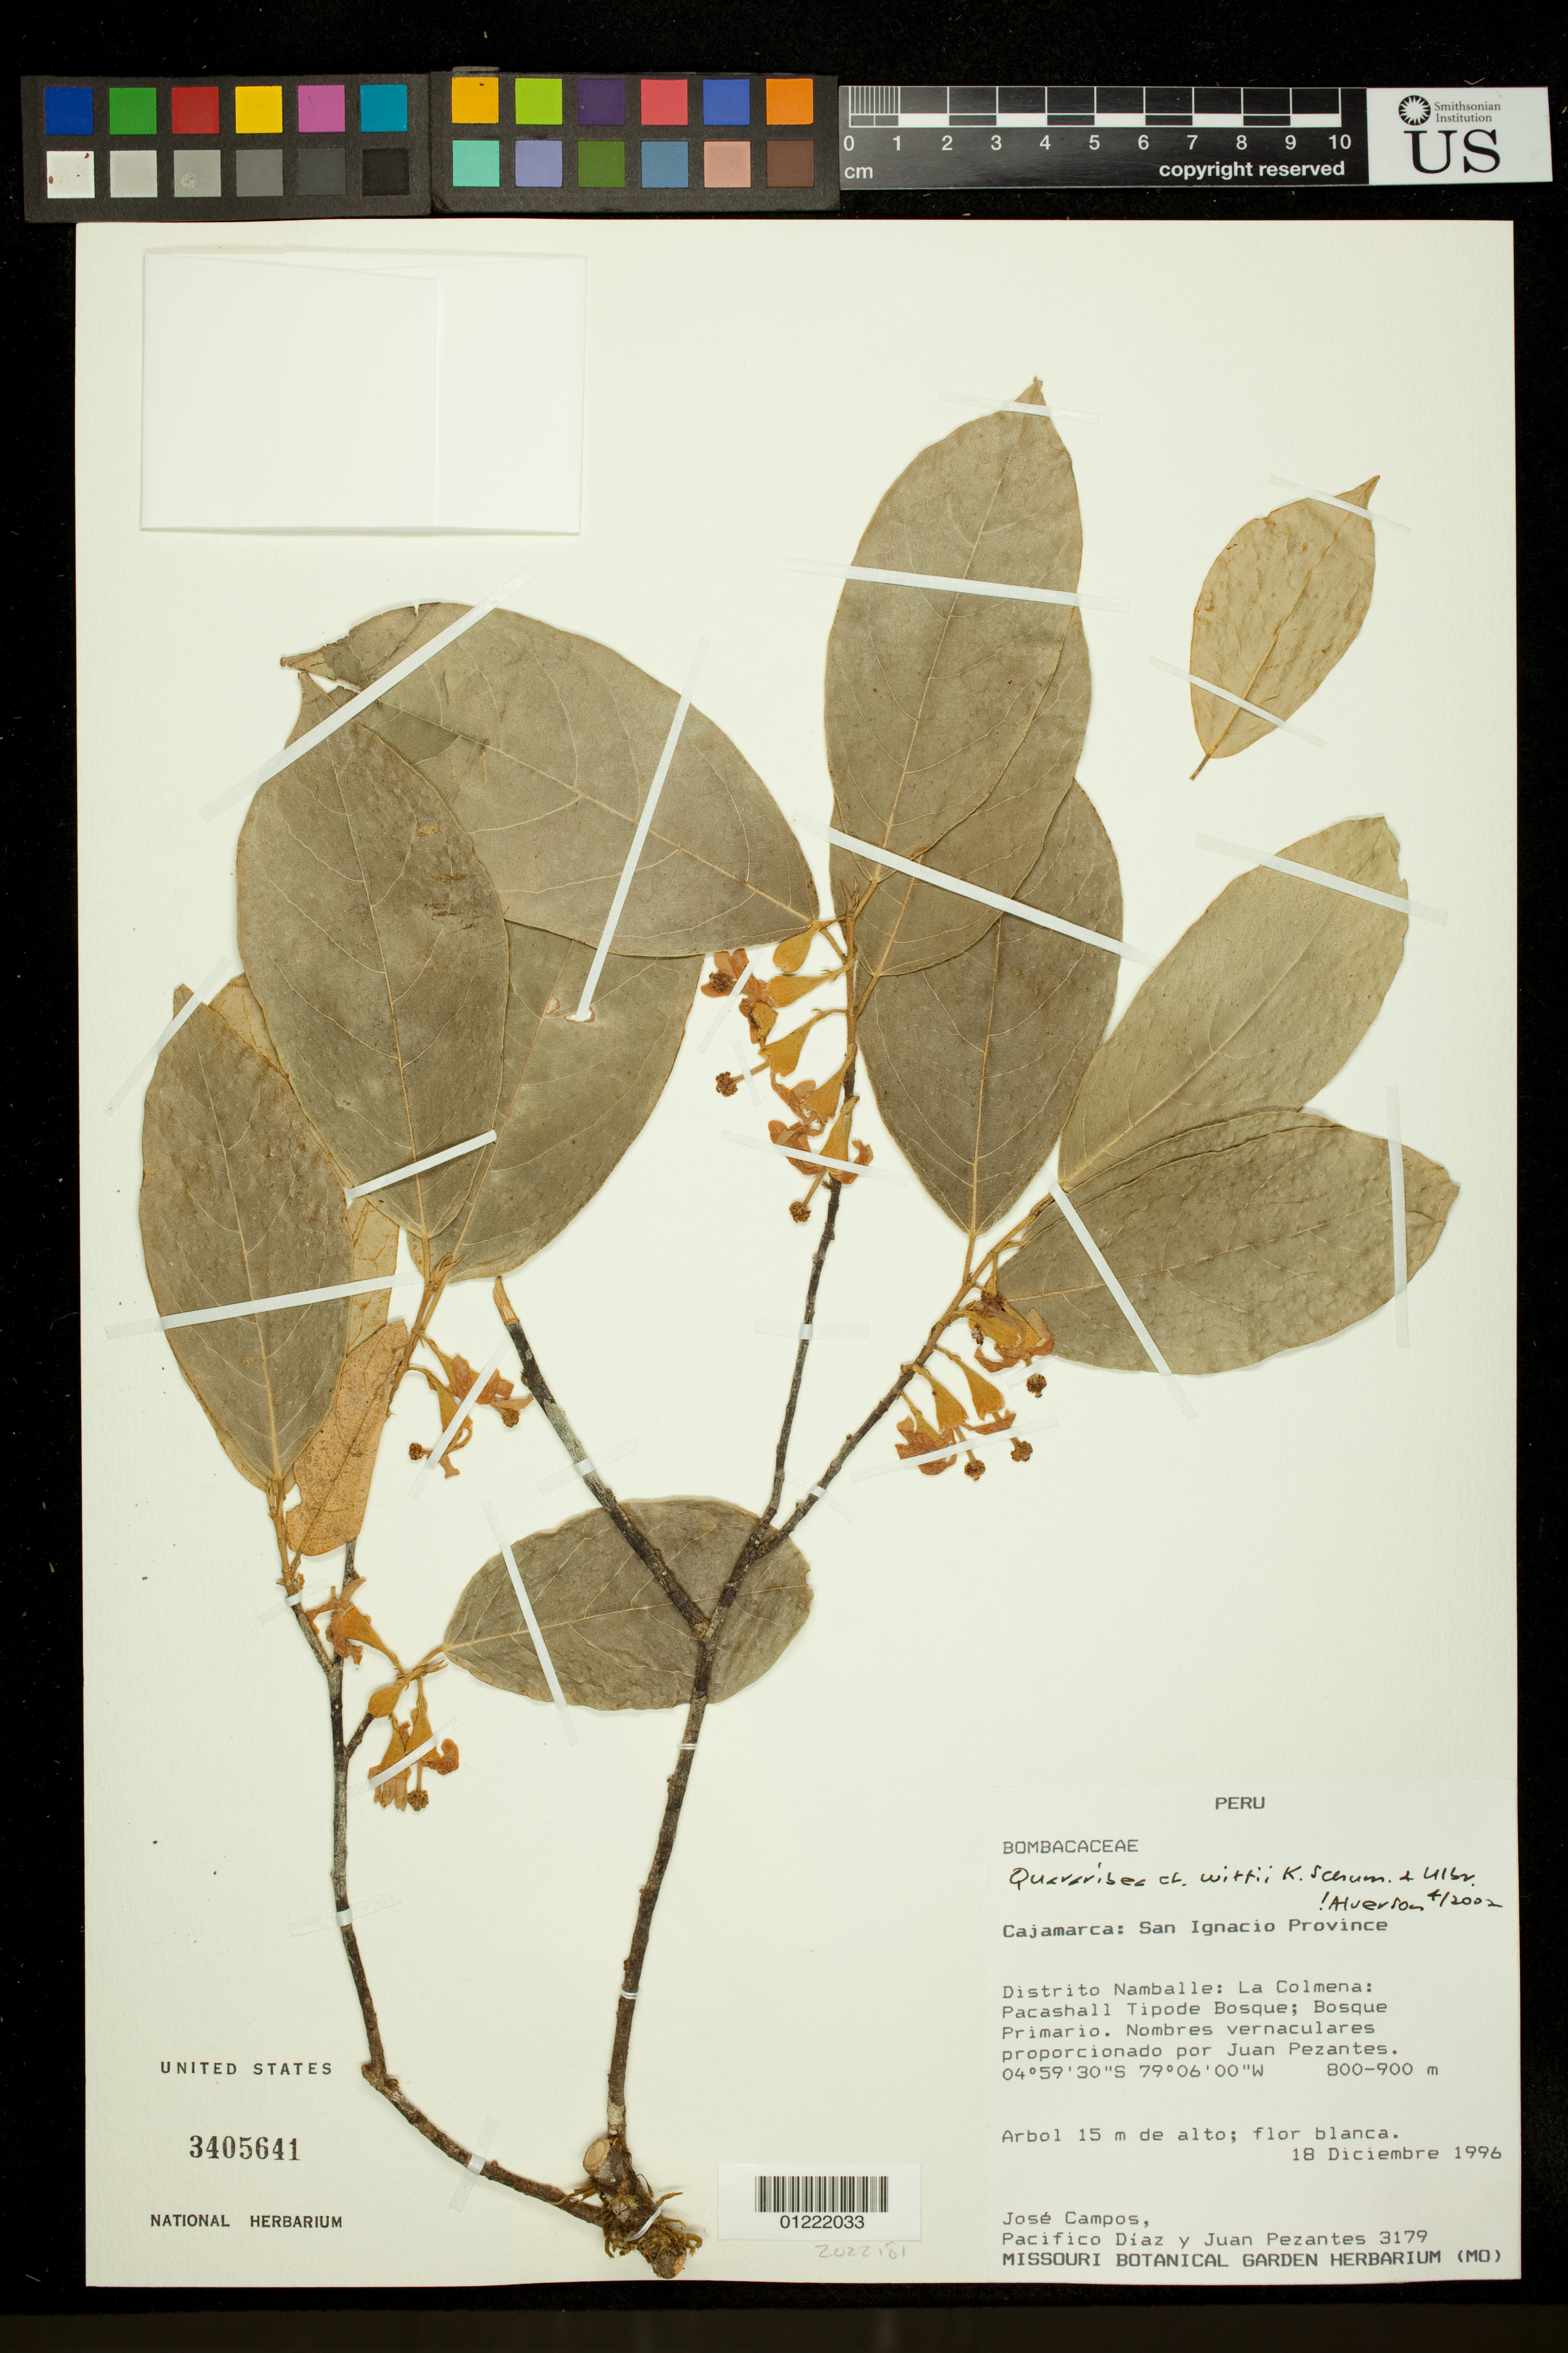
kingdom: Plantae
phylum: Tracheophyta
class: Magnoliopsida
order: Malvales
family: Malvaceae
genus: Quararibea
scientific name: Quararibea wittii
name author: K. Schum. & Ulbr.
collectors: J. Campos de la Cruz, W. Díaz P. & J. Pezantes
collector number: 3179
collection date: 1996-12-18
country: Peru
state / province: Cajamarca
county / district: San Ignacio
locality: Distrito Namballe: La Colmena: Pacashall Tipode Bosque.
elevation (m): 800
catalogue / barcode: US 3405641